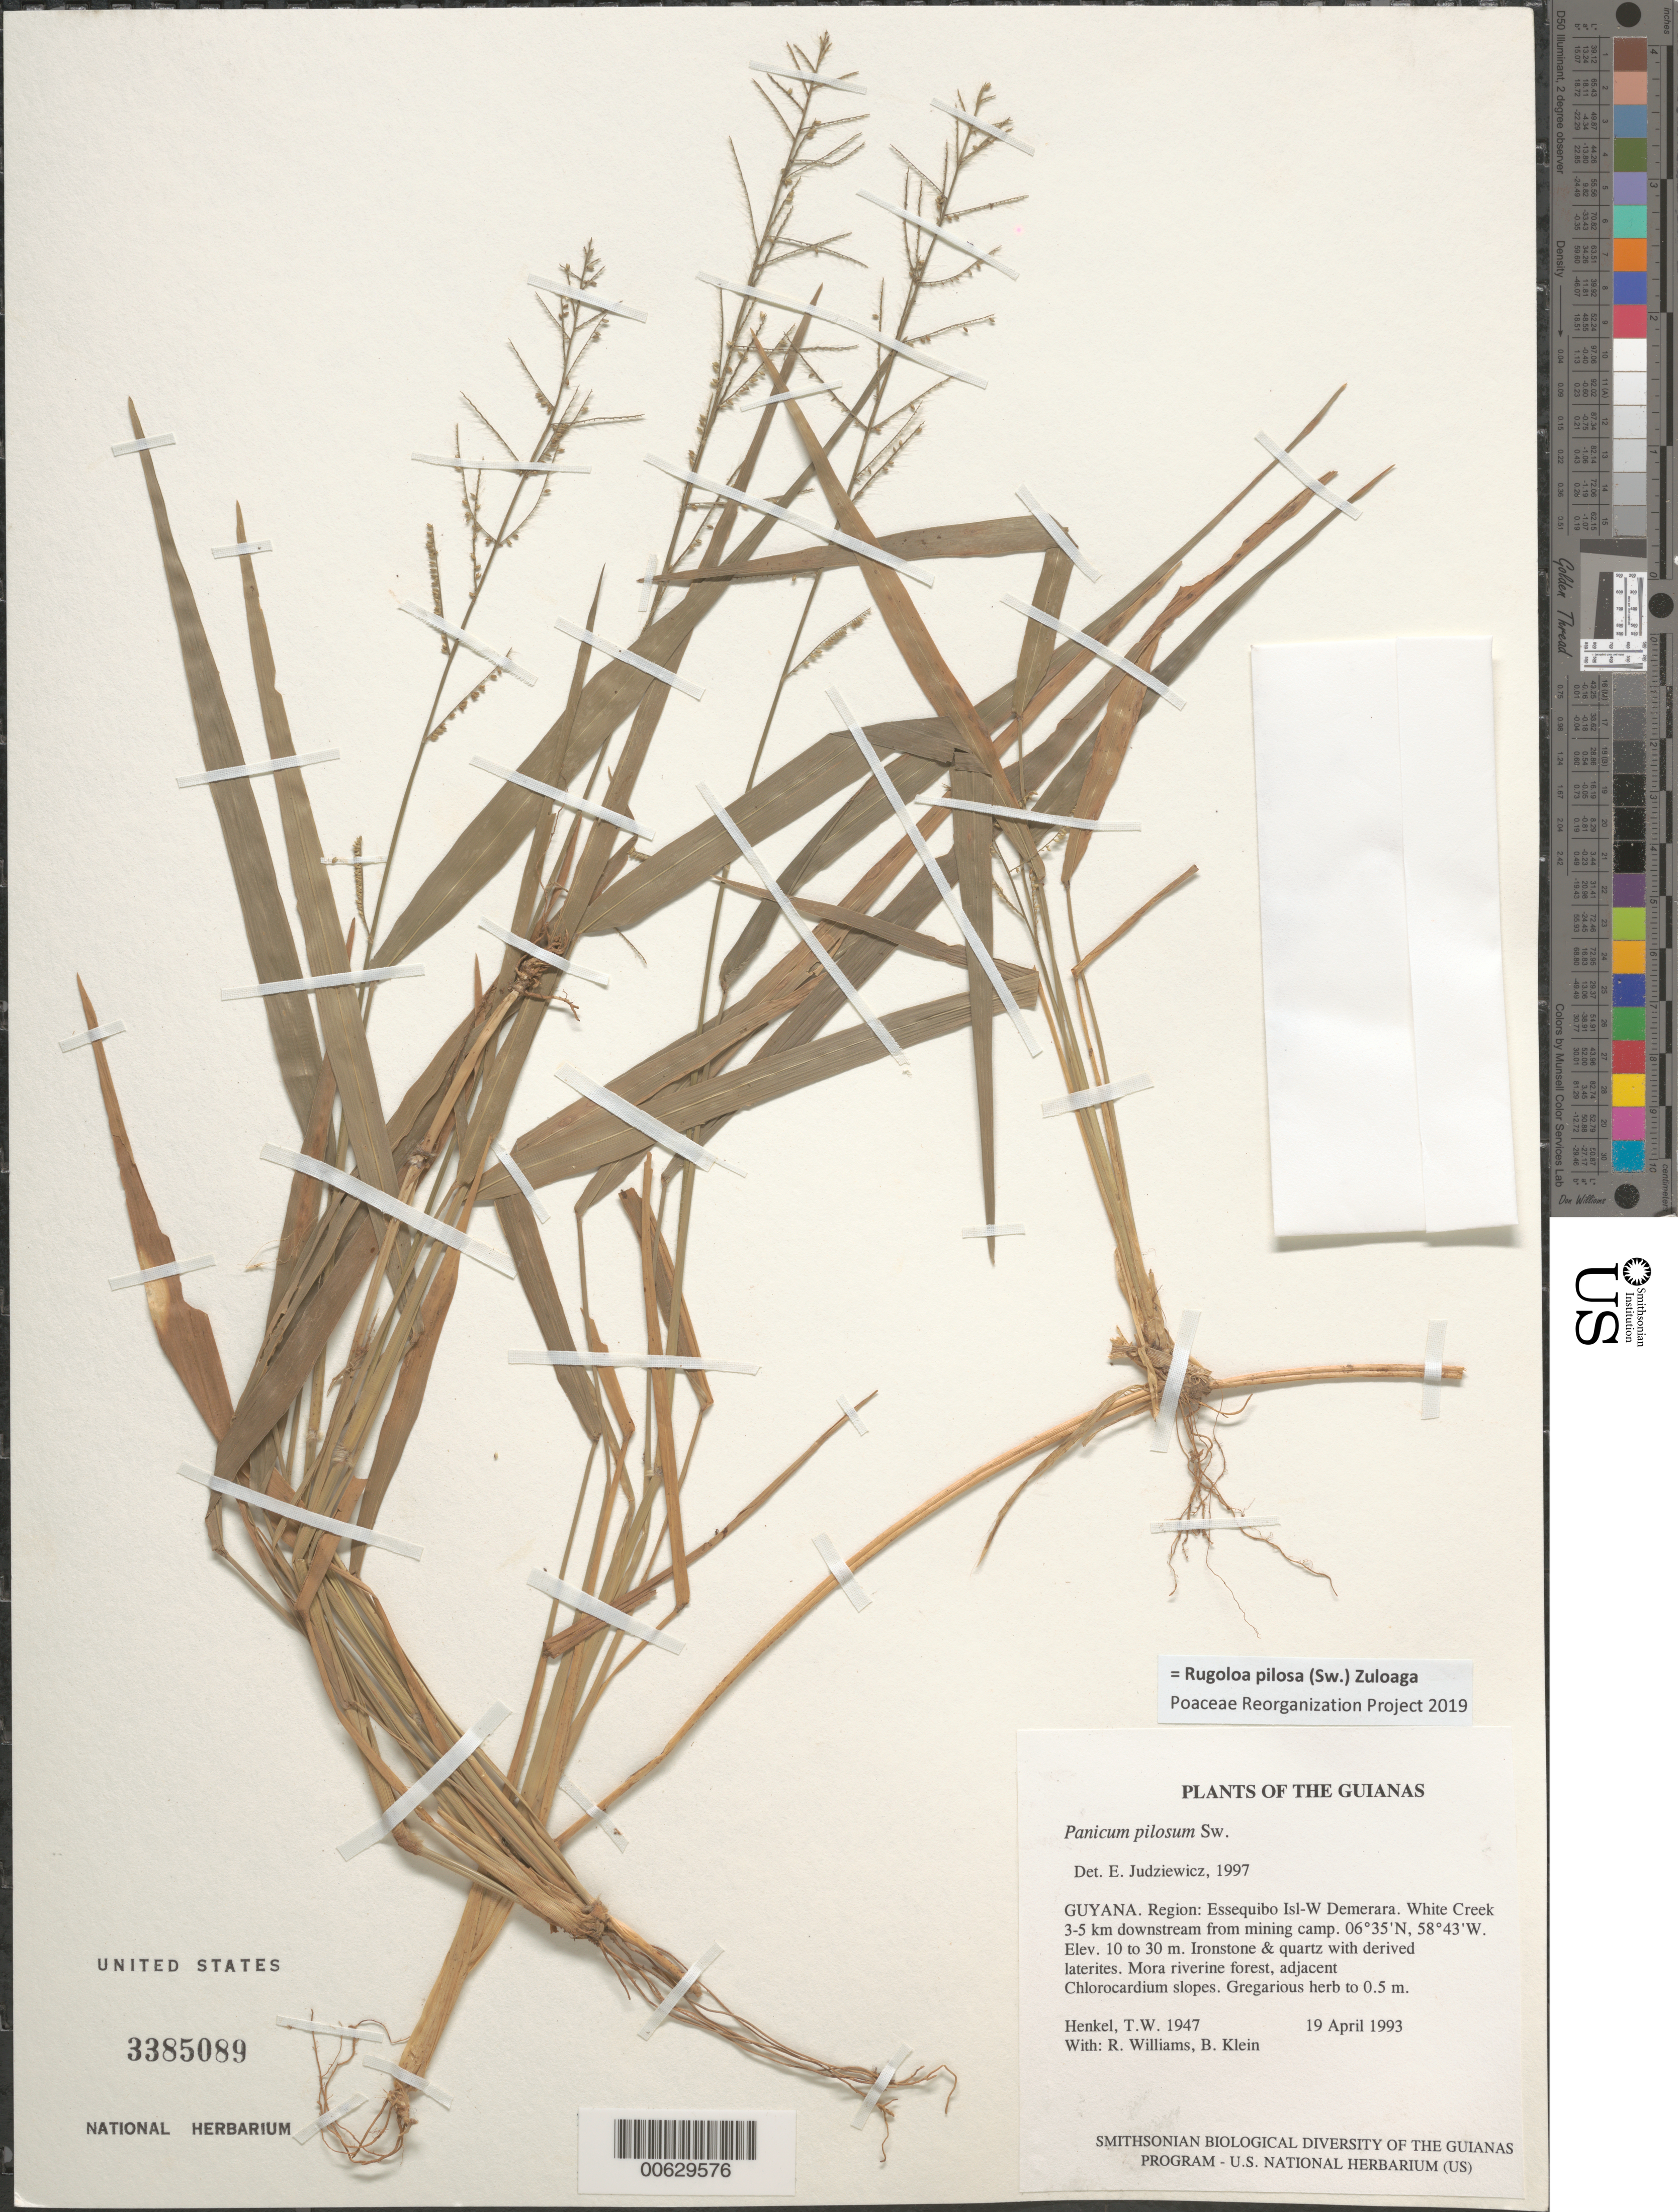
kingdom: Plantae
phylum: Tracheophyta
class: Liliopsida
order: Poales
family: Poaceae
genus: Panicum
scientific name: Panicum pilosum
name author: Sw.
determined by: Judziewicz, E. J.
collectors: T. Henkel, R. Williams & B. Klein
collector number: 1947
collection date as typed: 19 April 1993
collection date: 1993-04-19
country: Guyana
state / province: Essequibo Isl-W. Demerara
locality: White Creek 3-5 km downstream from mining camp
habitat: Ironstone & quartz with derived laterites. Mora riverine forest, adjacent Chlorocardium slopes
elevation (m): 10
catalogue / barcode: US 3385089